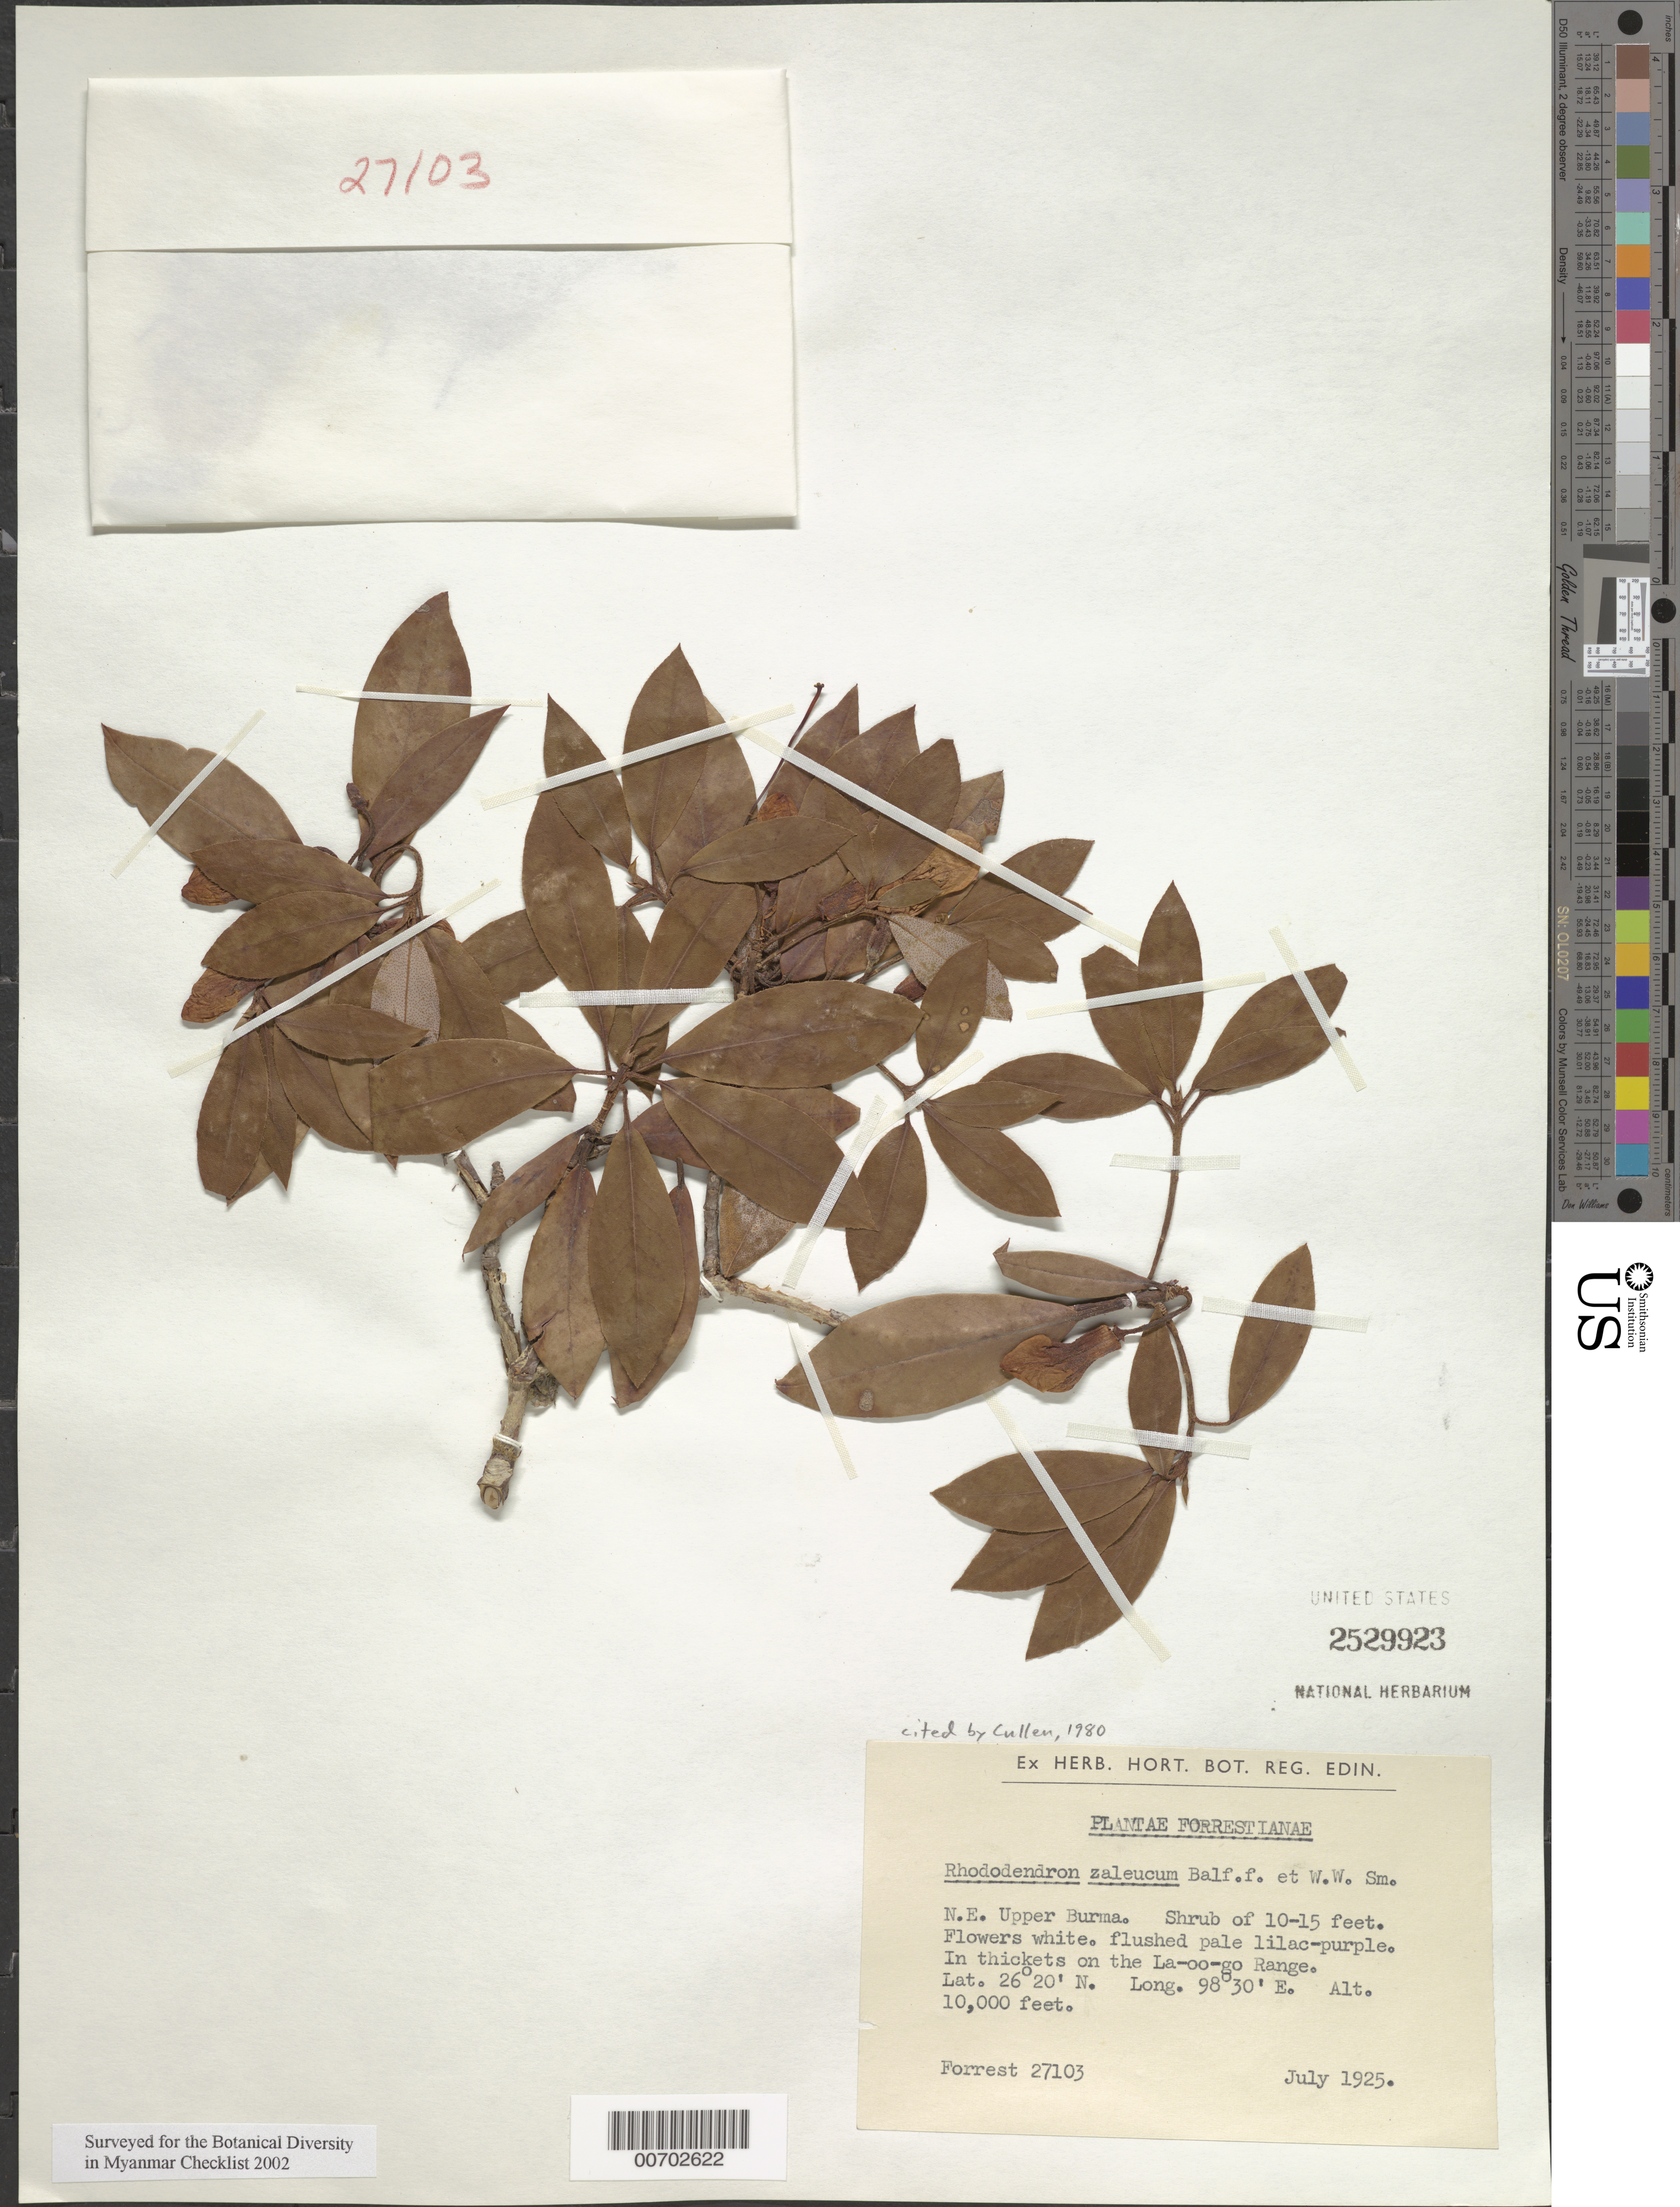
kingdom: Plantae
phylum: Tracheophyta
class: Magnoliopsida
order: Ericales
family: Ericaceae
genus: Rhododendron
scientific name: Rhododendron zaleucum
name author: Balf. f. & W.W. Sm.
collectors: G. Forrest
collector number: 27103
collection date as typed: Jul 1925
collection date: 1925-07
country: Myanmar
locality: La-oo-ga Range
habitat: Thickets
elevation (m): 3048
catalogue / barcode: US 2529923